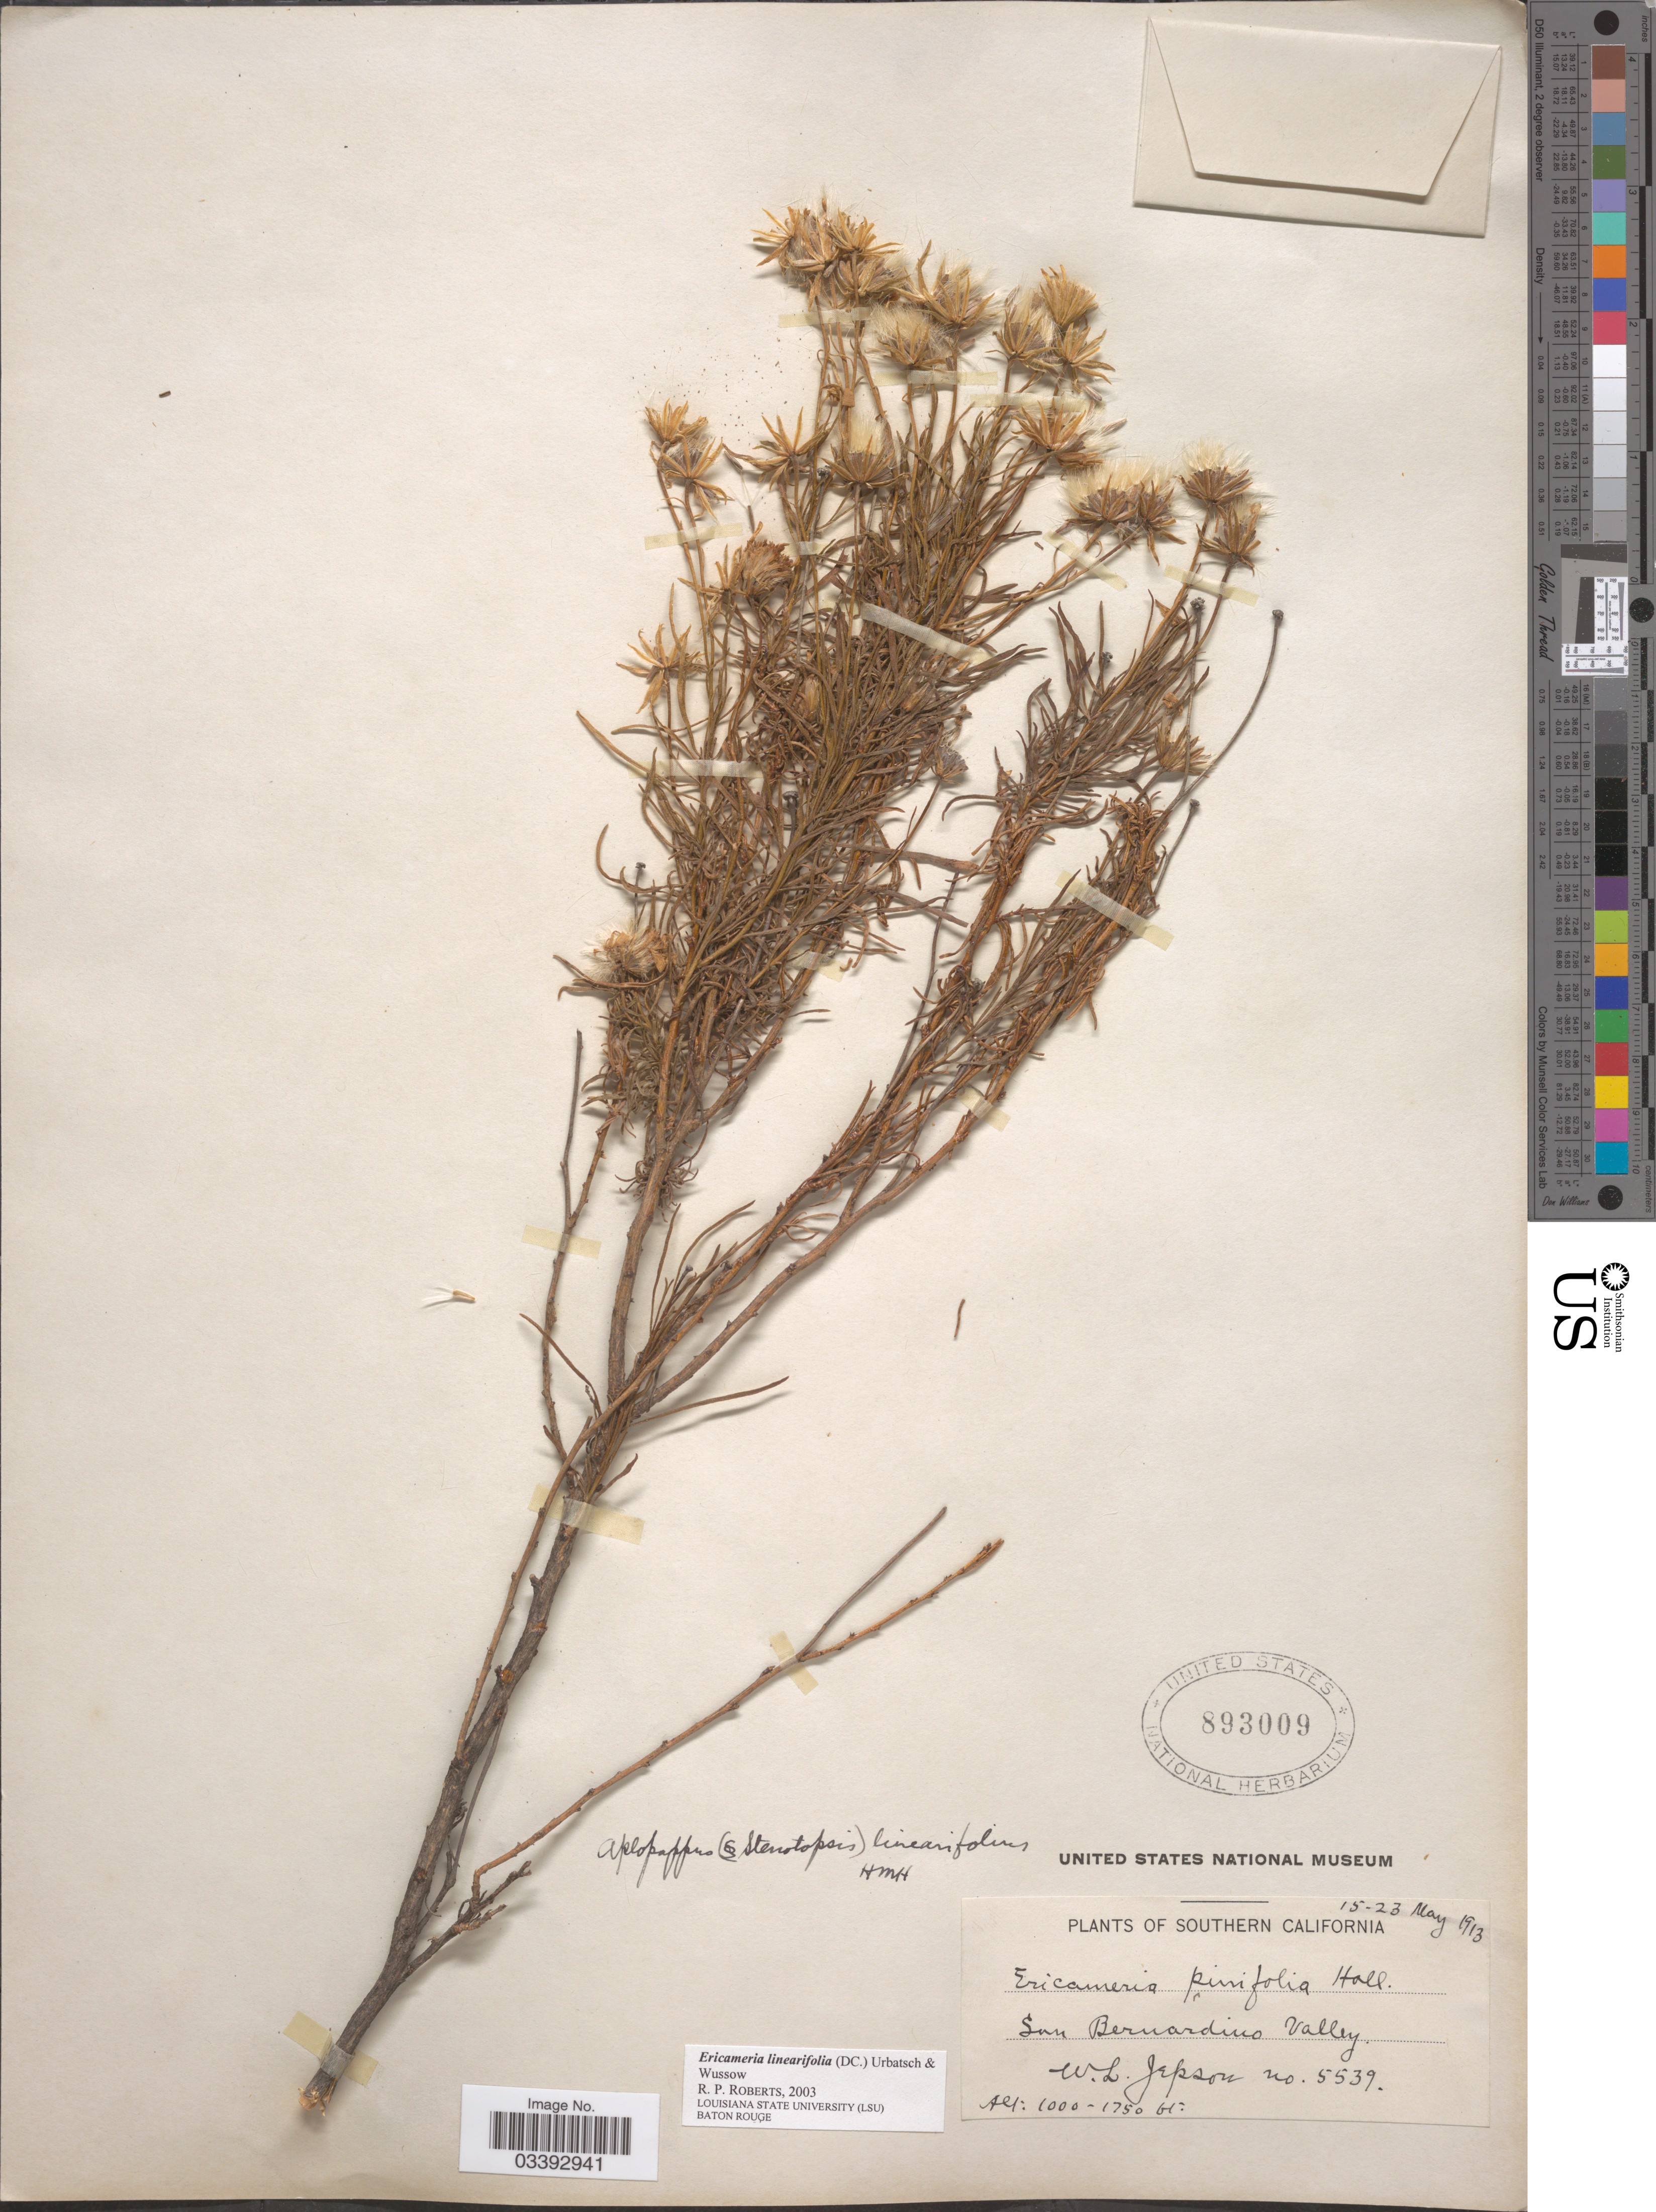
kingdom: Plantae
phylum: Tracheophyta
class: Magnoliopsida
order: Asterales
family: Asteraceae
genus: Ericameria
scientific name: Ericameria linearifolia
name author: (DC.) Urbatsch & Wussow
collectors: W. L. Jepson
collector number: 5539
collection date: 1913-05-15/1913-05-23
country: United States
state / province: California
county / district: San Bernardino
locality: Southern California. San Bernardino Valley.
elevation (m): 305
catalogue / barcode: US 893009